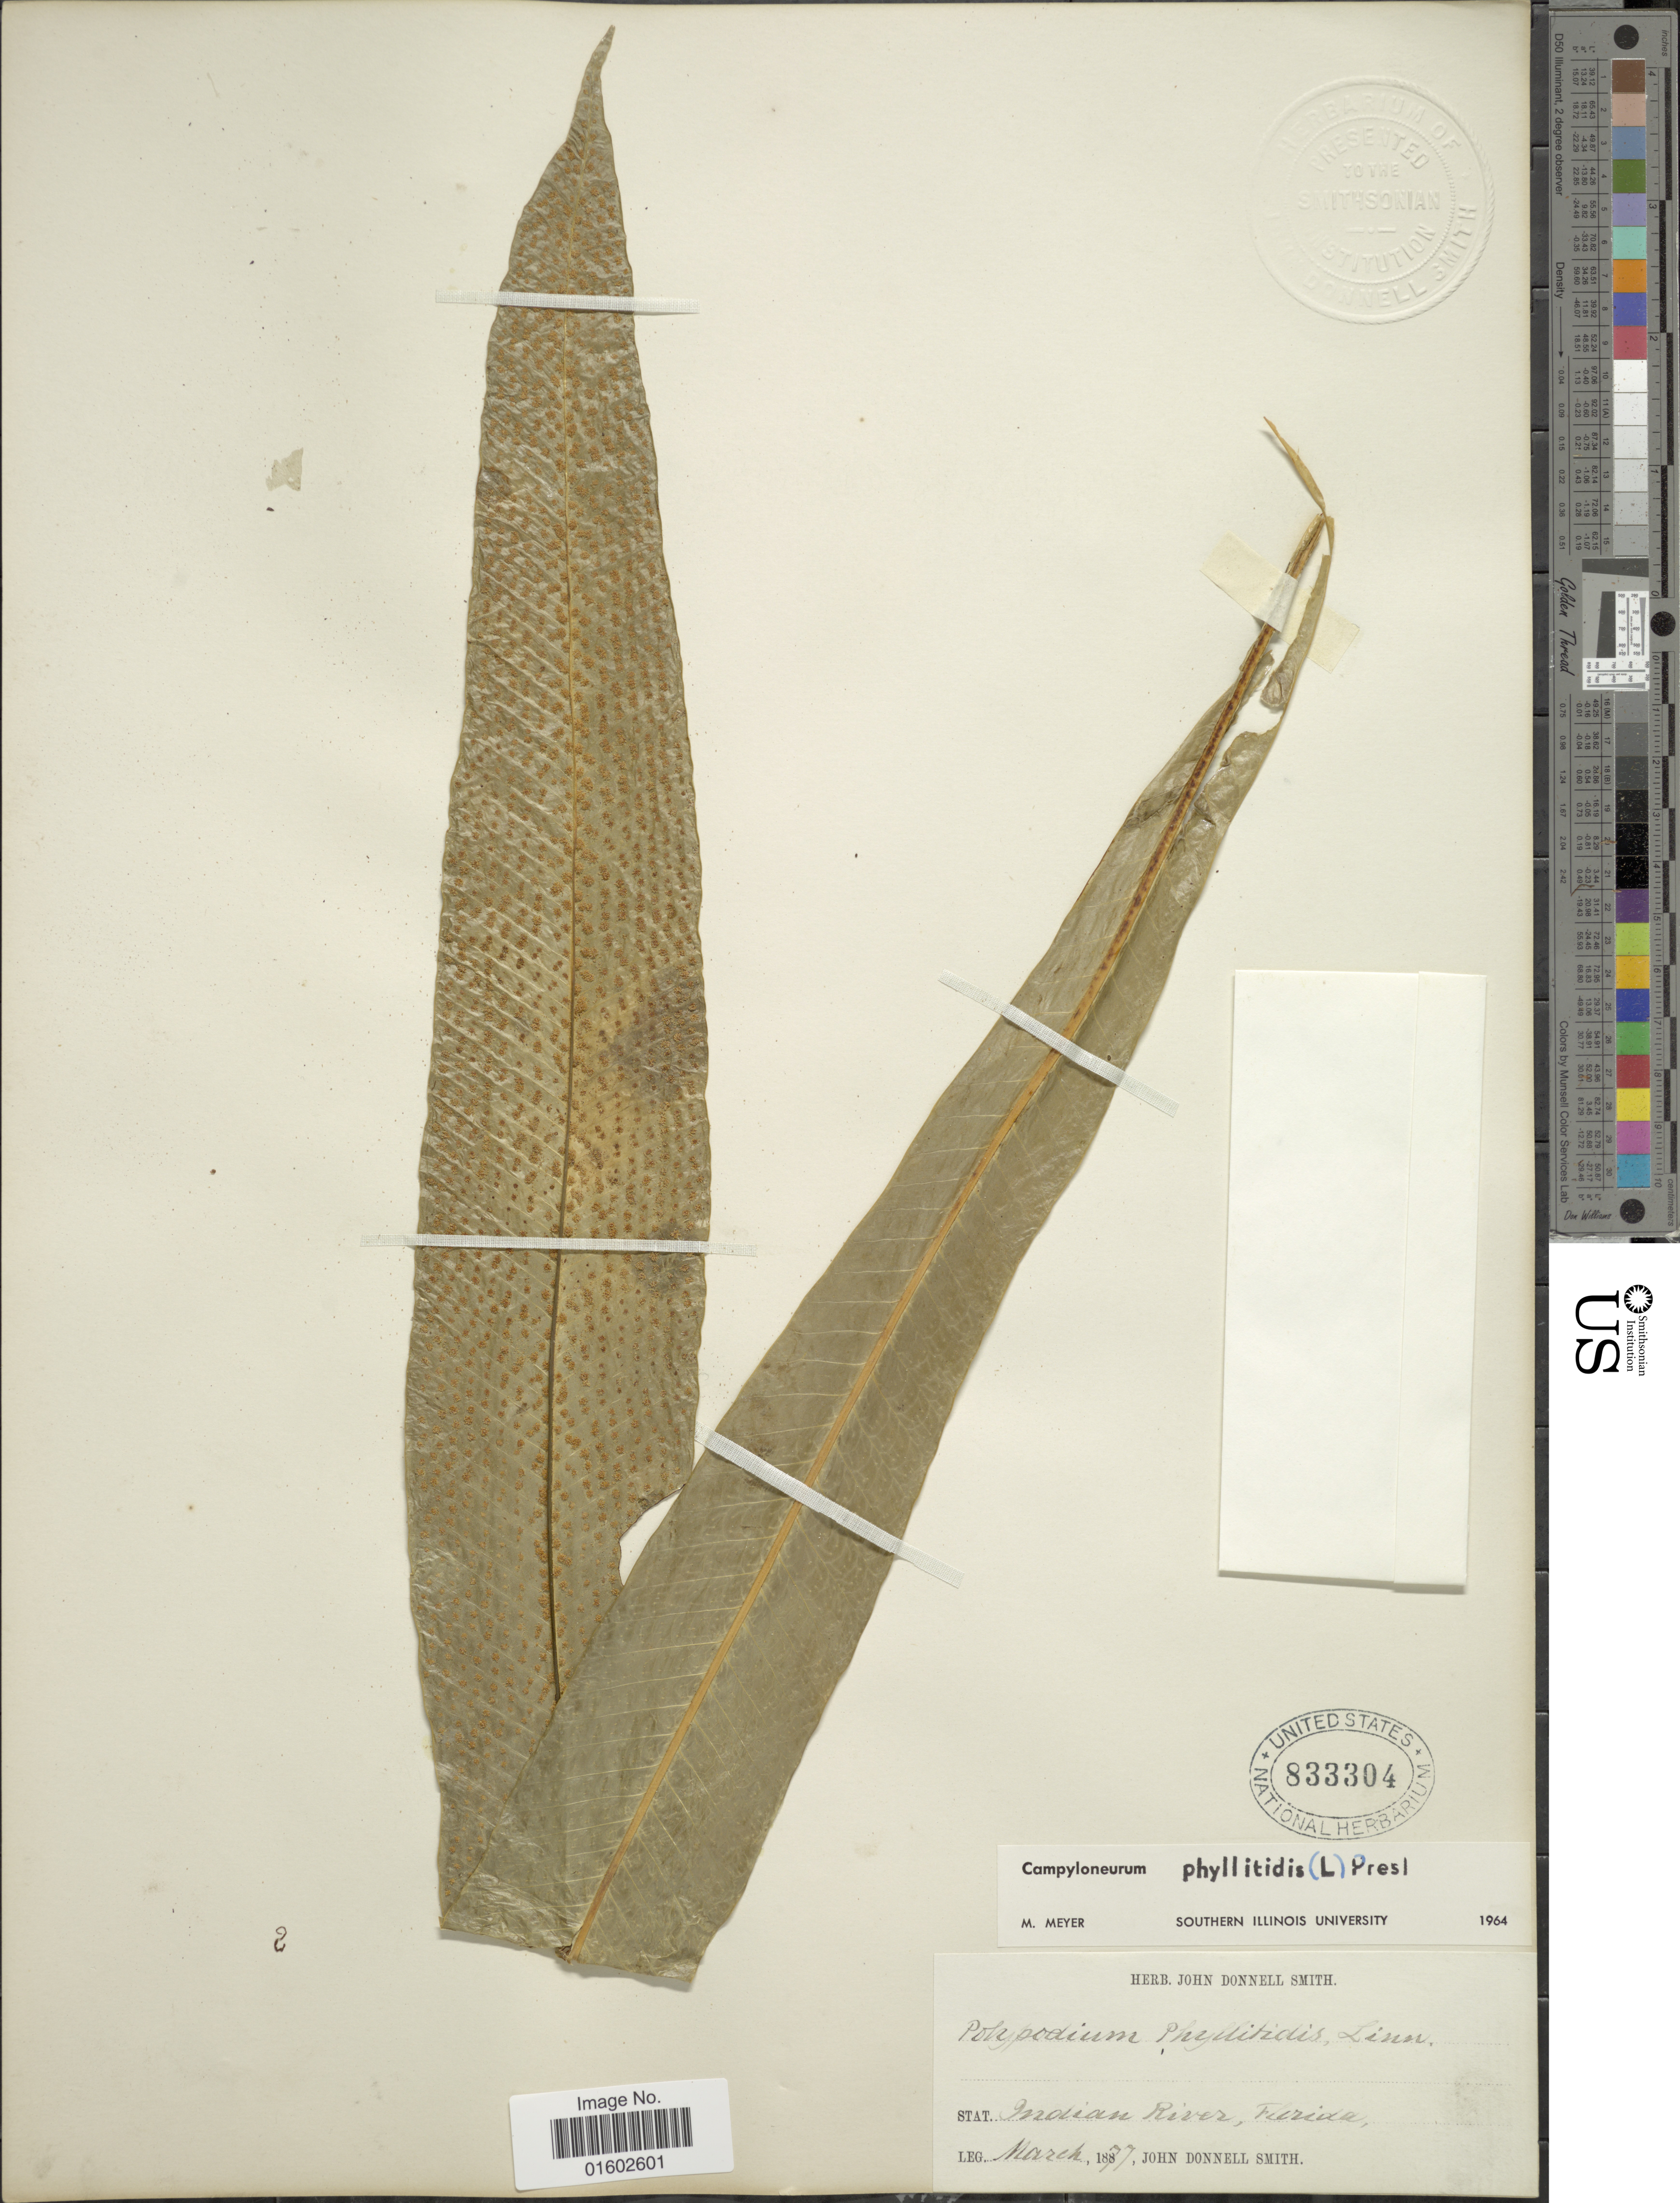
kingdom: Plantae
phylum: Tracheophyta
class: Polypodiopsida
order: Polypodiales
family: Polypodiaceae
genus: Campyloneurum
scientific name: Campyloneurum phyllitidis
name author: (L.) C. Presl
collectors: J. Donnell Smith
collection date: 1877-03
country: United States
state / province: Florida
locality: Indian River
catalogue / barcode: US 833304